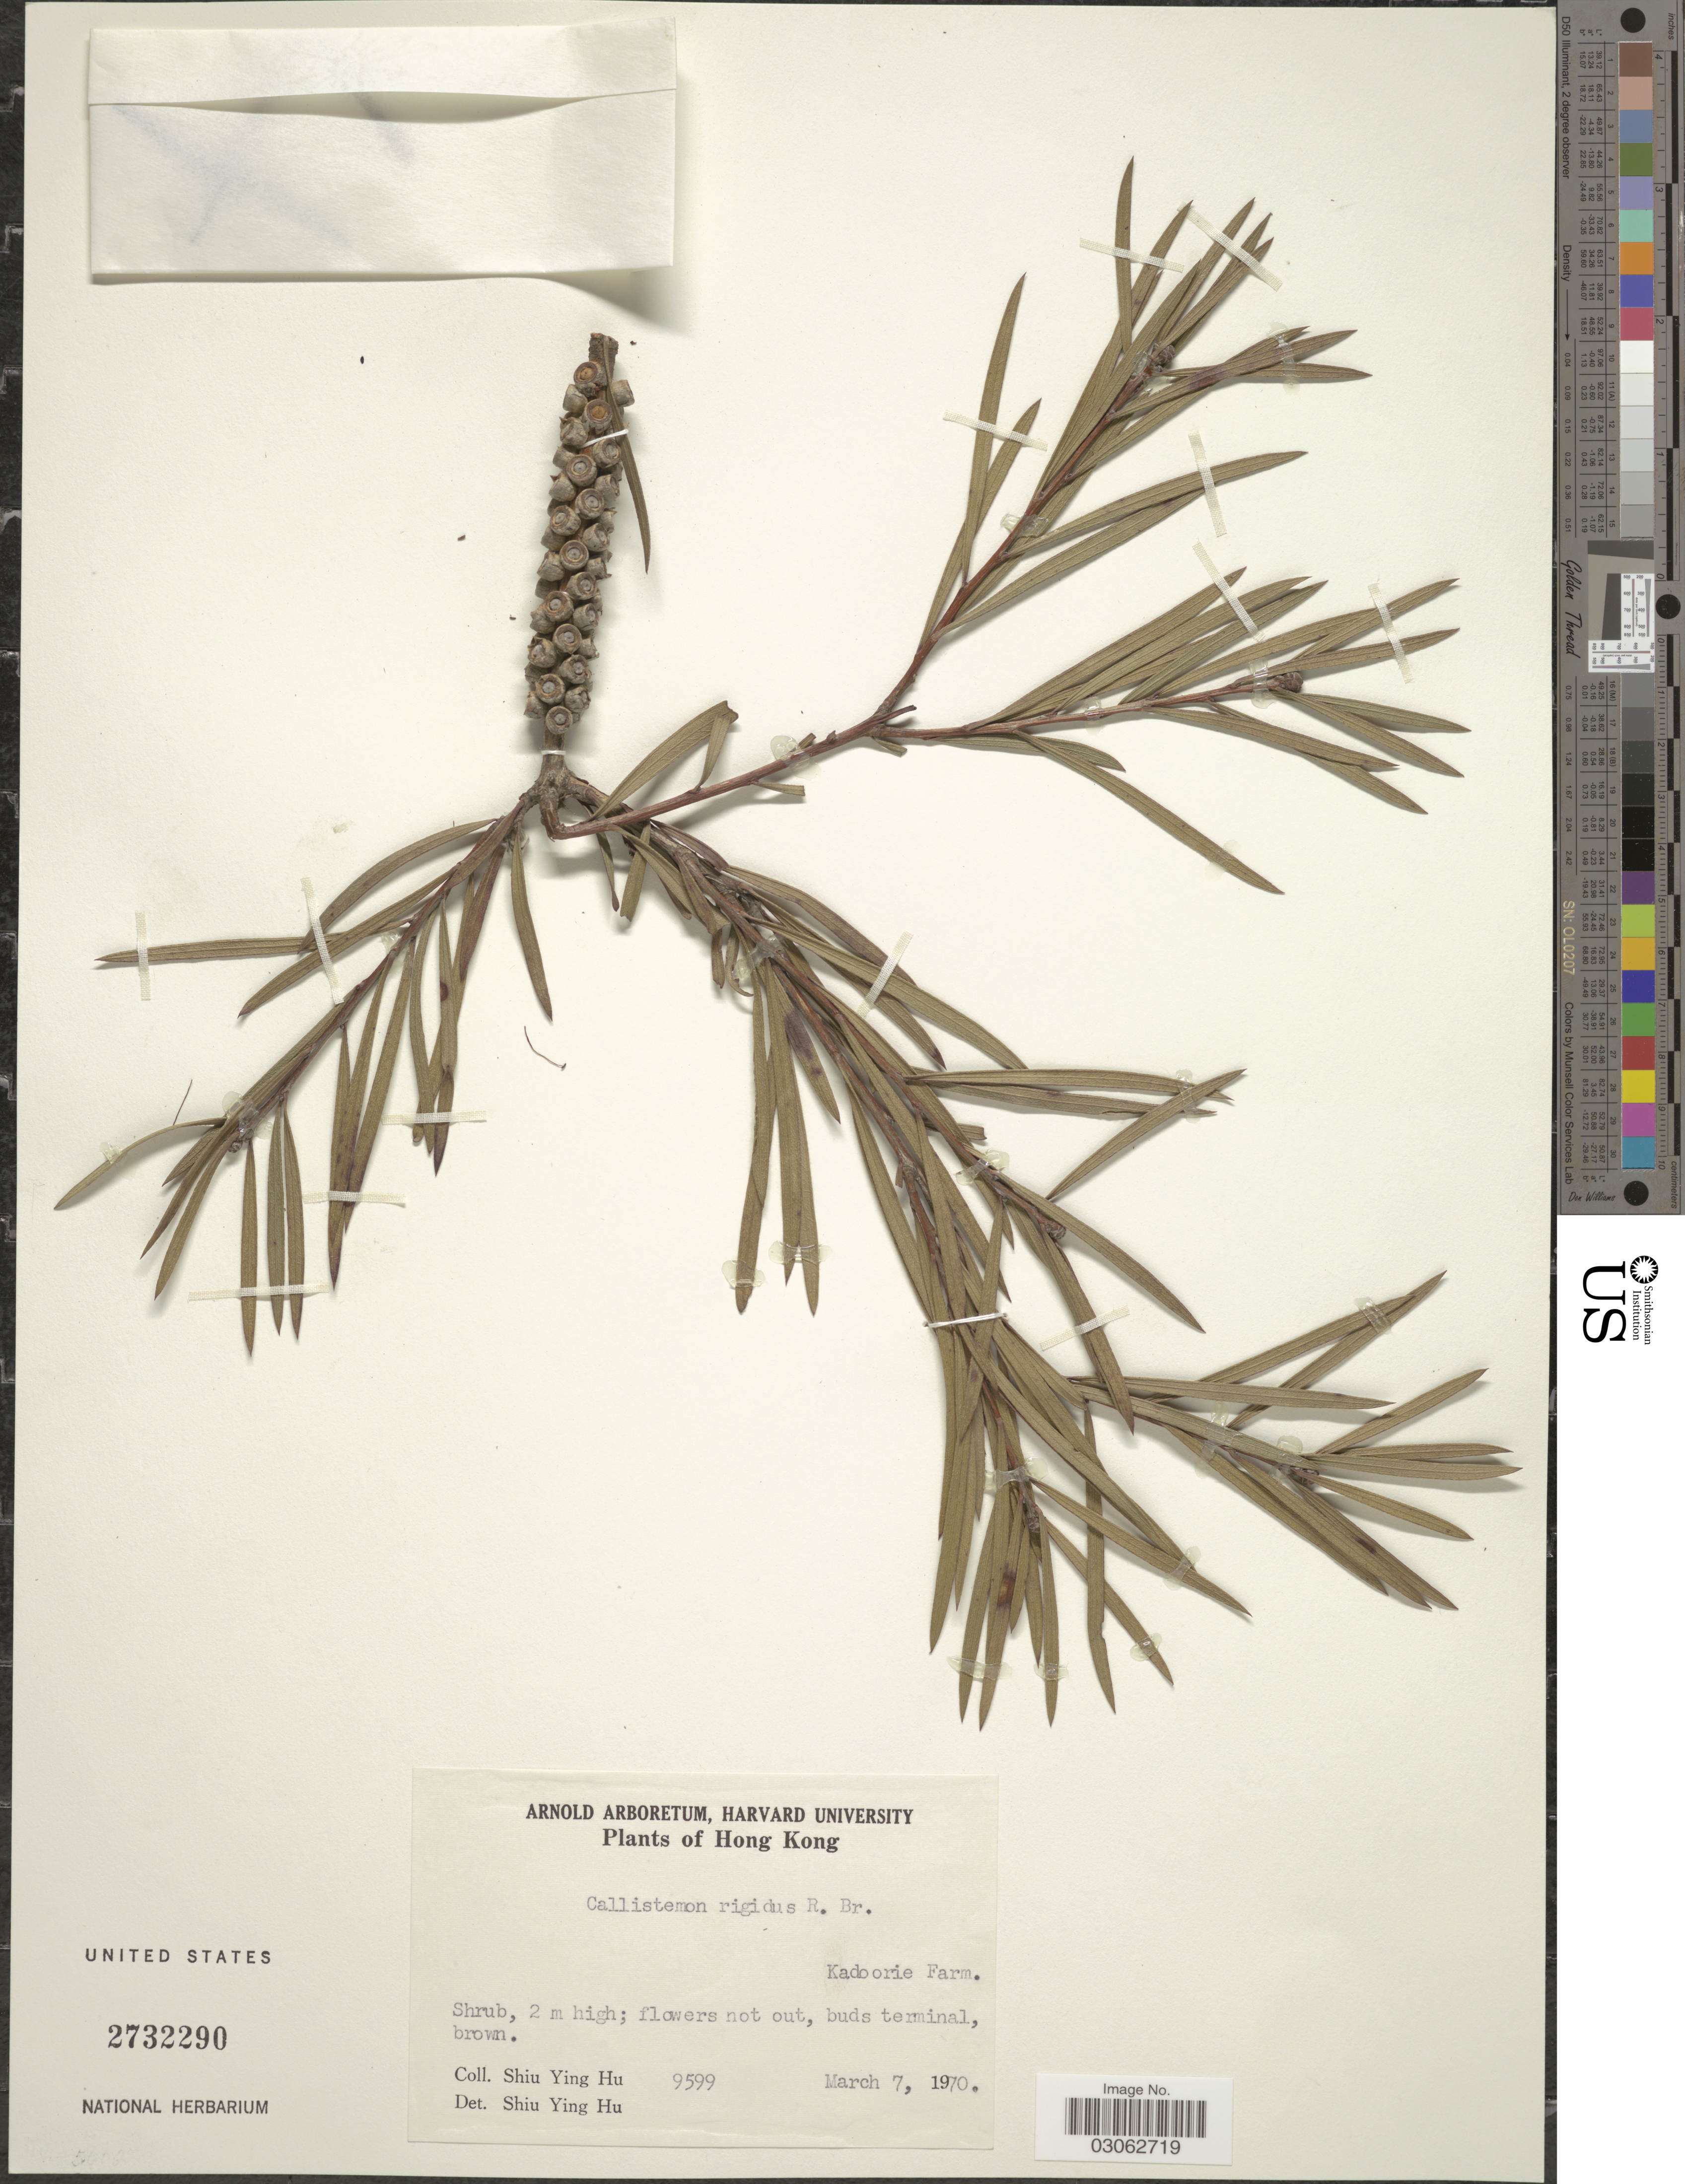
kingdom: Plantae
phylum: Tracheophyta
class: Magnoliopsida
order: Myrtales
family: Myrtaceae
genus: Callistemon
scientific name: Callistemon rigidus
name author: R. Br.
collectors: S. Y. Hu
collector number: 9599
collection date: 1970-03-07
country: China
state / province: Hong Kong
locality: Kadoorie Farm.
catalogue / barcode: US 2732290